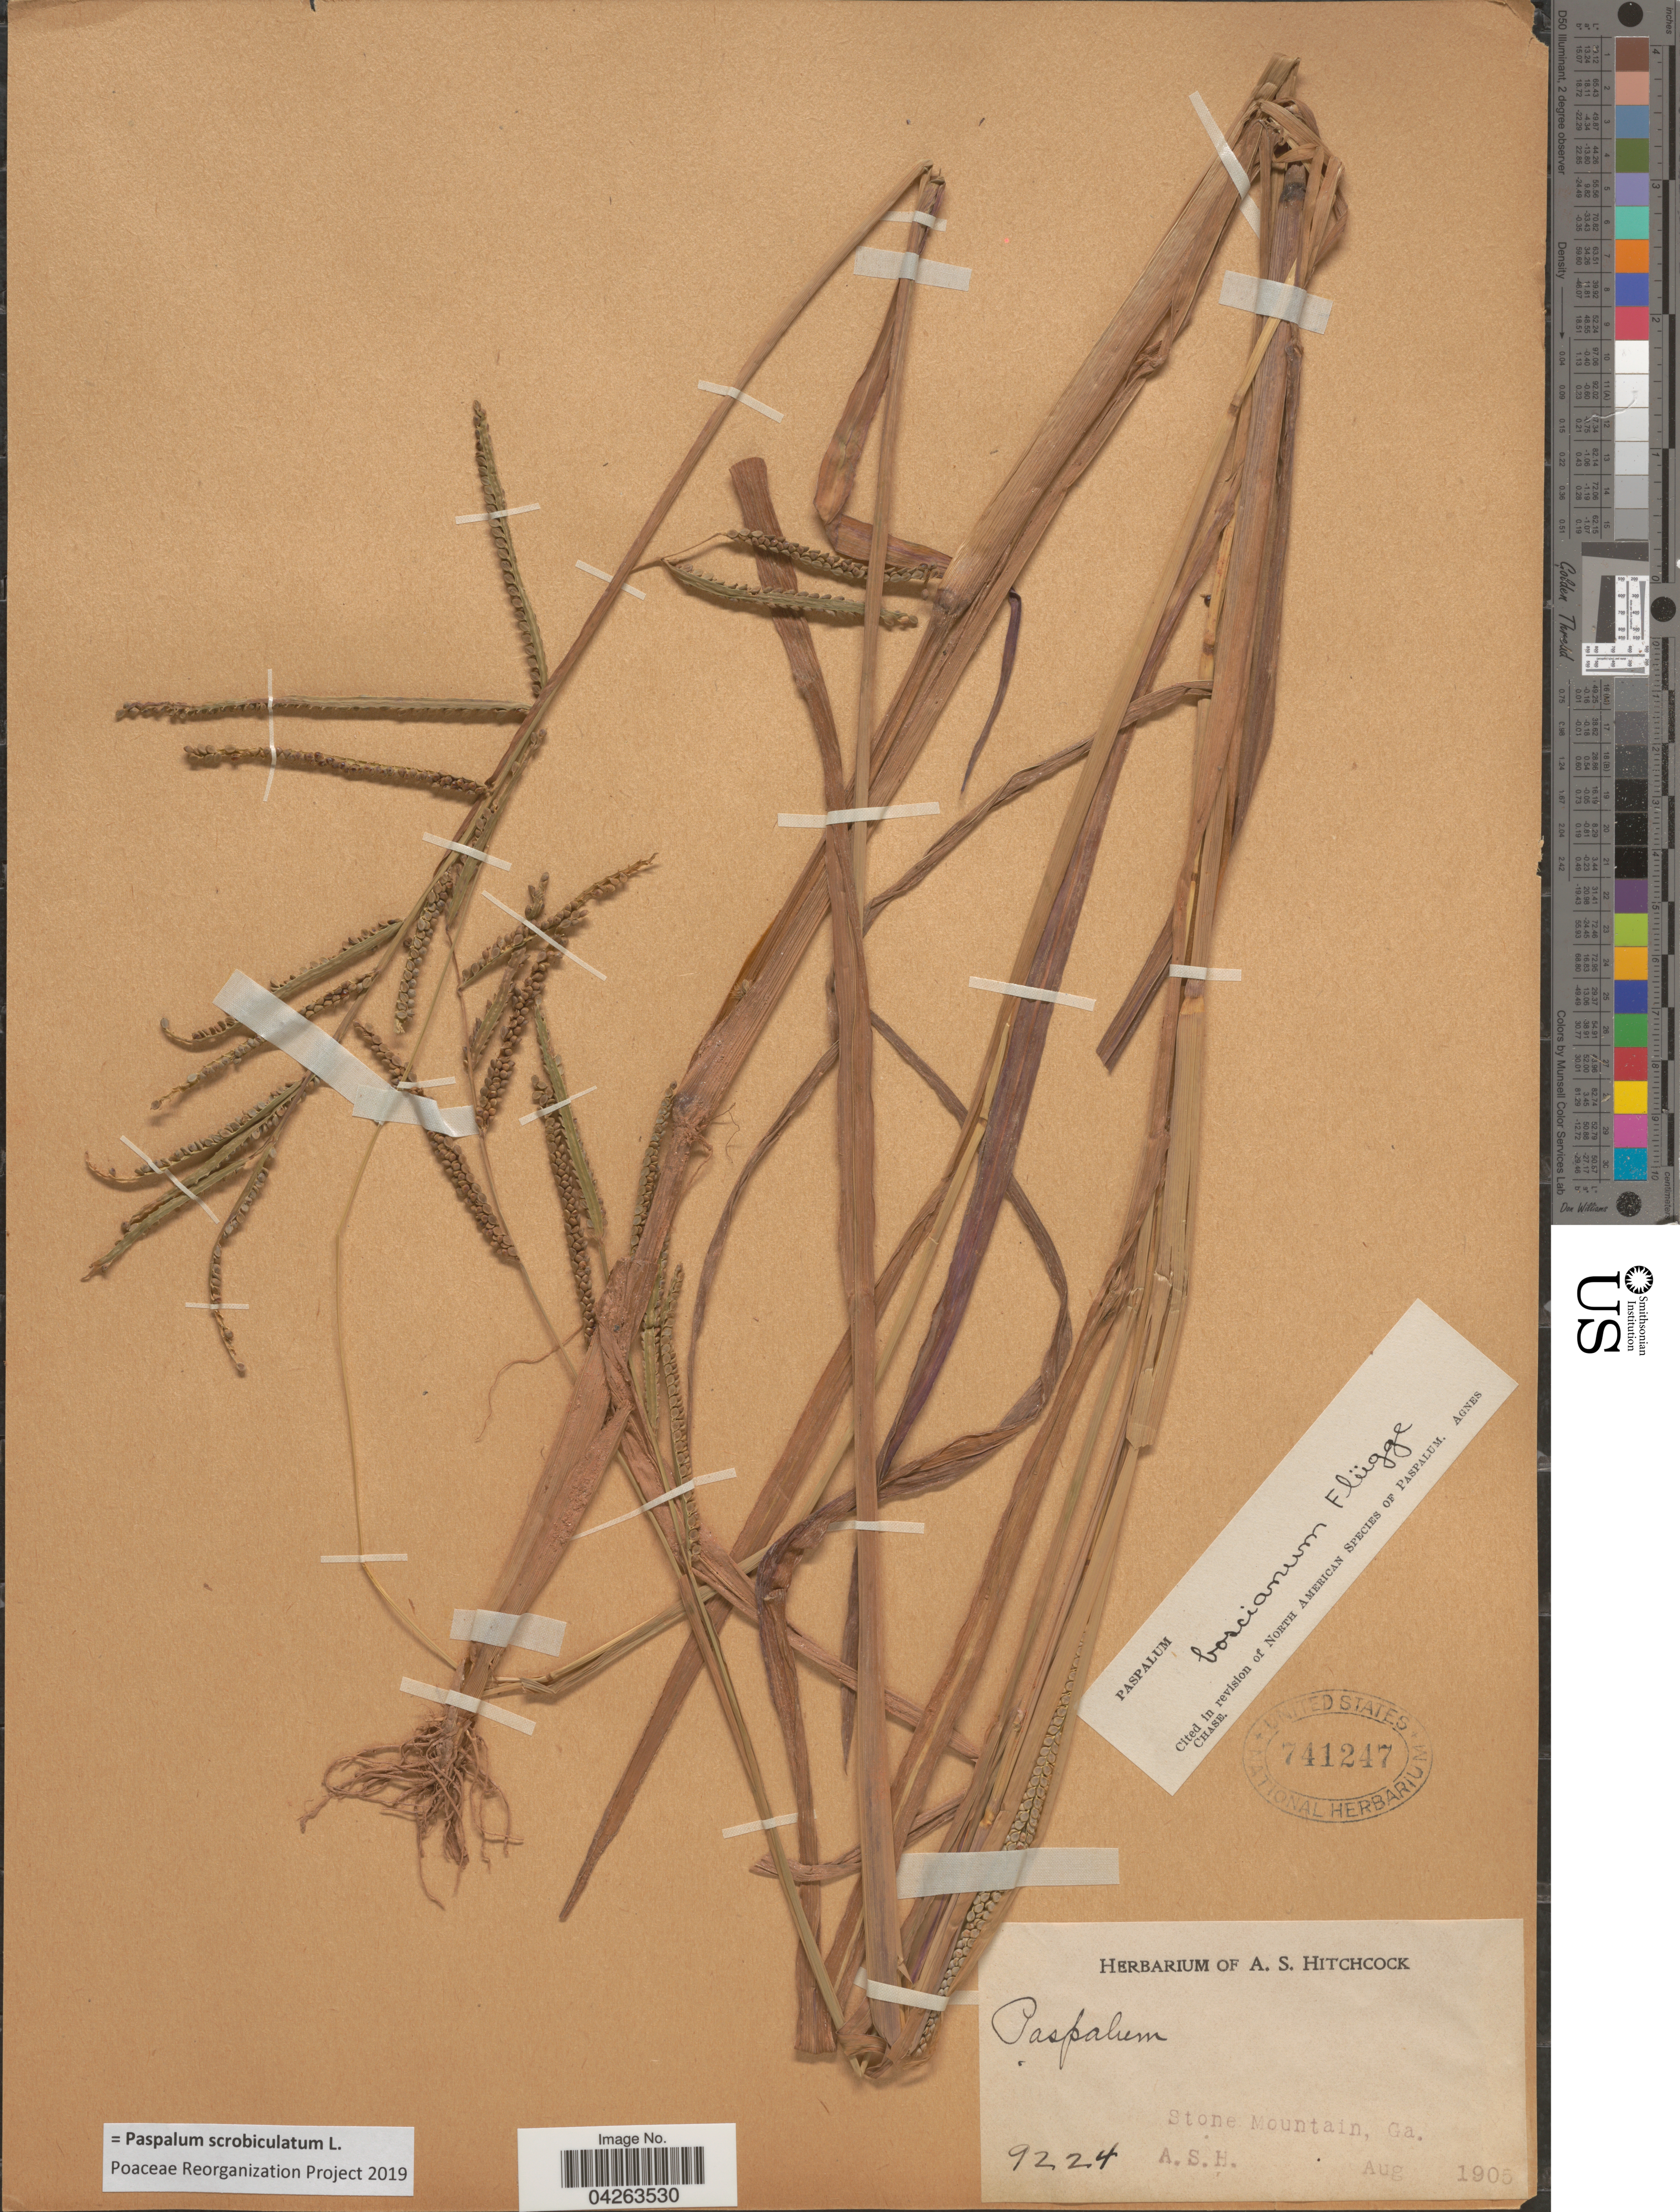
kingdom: Plantae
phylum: Tracheophyta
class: Liliopsida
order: Poales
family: Poaceae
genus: Paspalum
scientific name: Paspalum scrobiculatum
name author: L.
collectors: A. S. Hitchcock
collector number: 9224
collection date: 1905-08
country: United States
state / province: Georgia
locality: Stone Mountain.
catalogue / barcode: US 741247